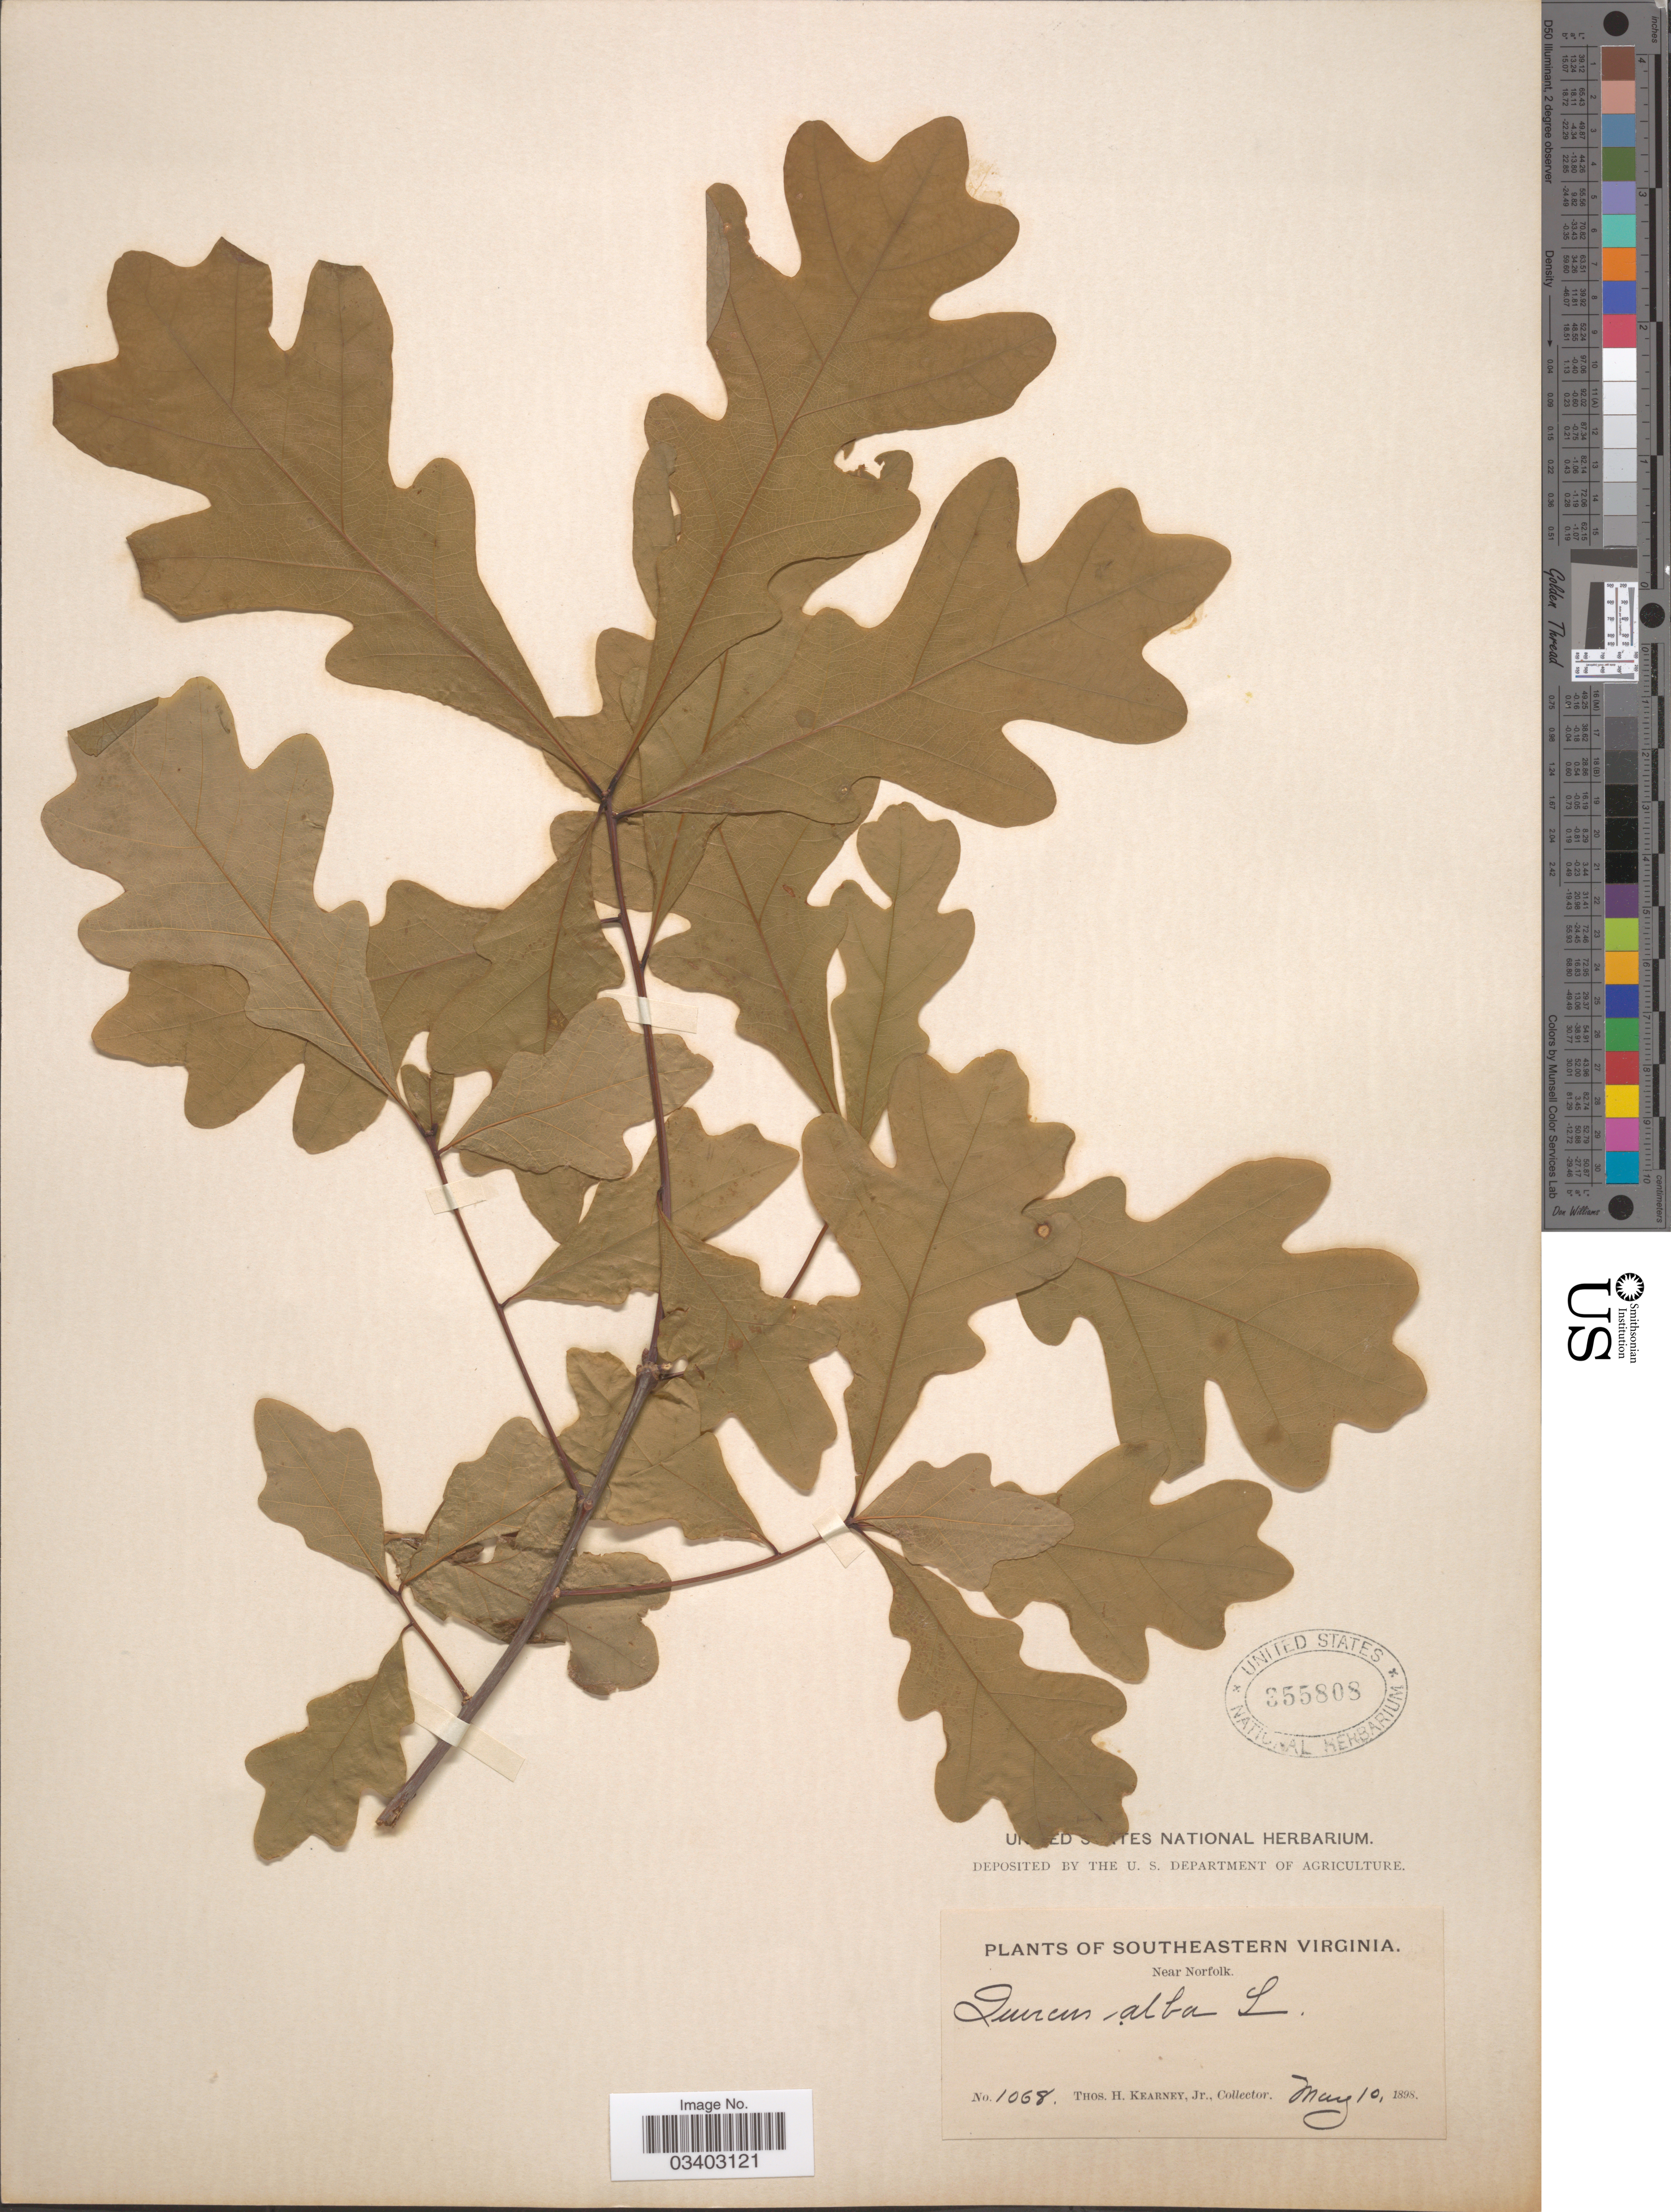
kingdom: Plantae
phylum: Tracheophyta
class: Magnoliopsida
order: Fagales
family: Fagaceae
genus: Quercus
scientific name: Quercus alba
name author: L.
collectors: T. H. Kearney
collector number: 1068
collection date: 1898-05-10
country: United States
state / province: Virginia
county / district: City of Norfolk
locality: Southeastern Virginia. Near Norfolk.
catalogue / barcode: US 355808